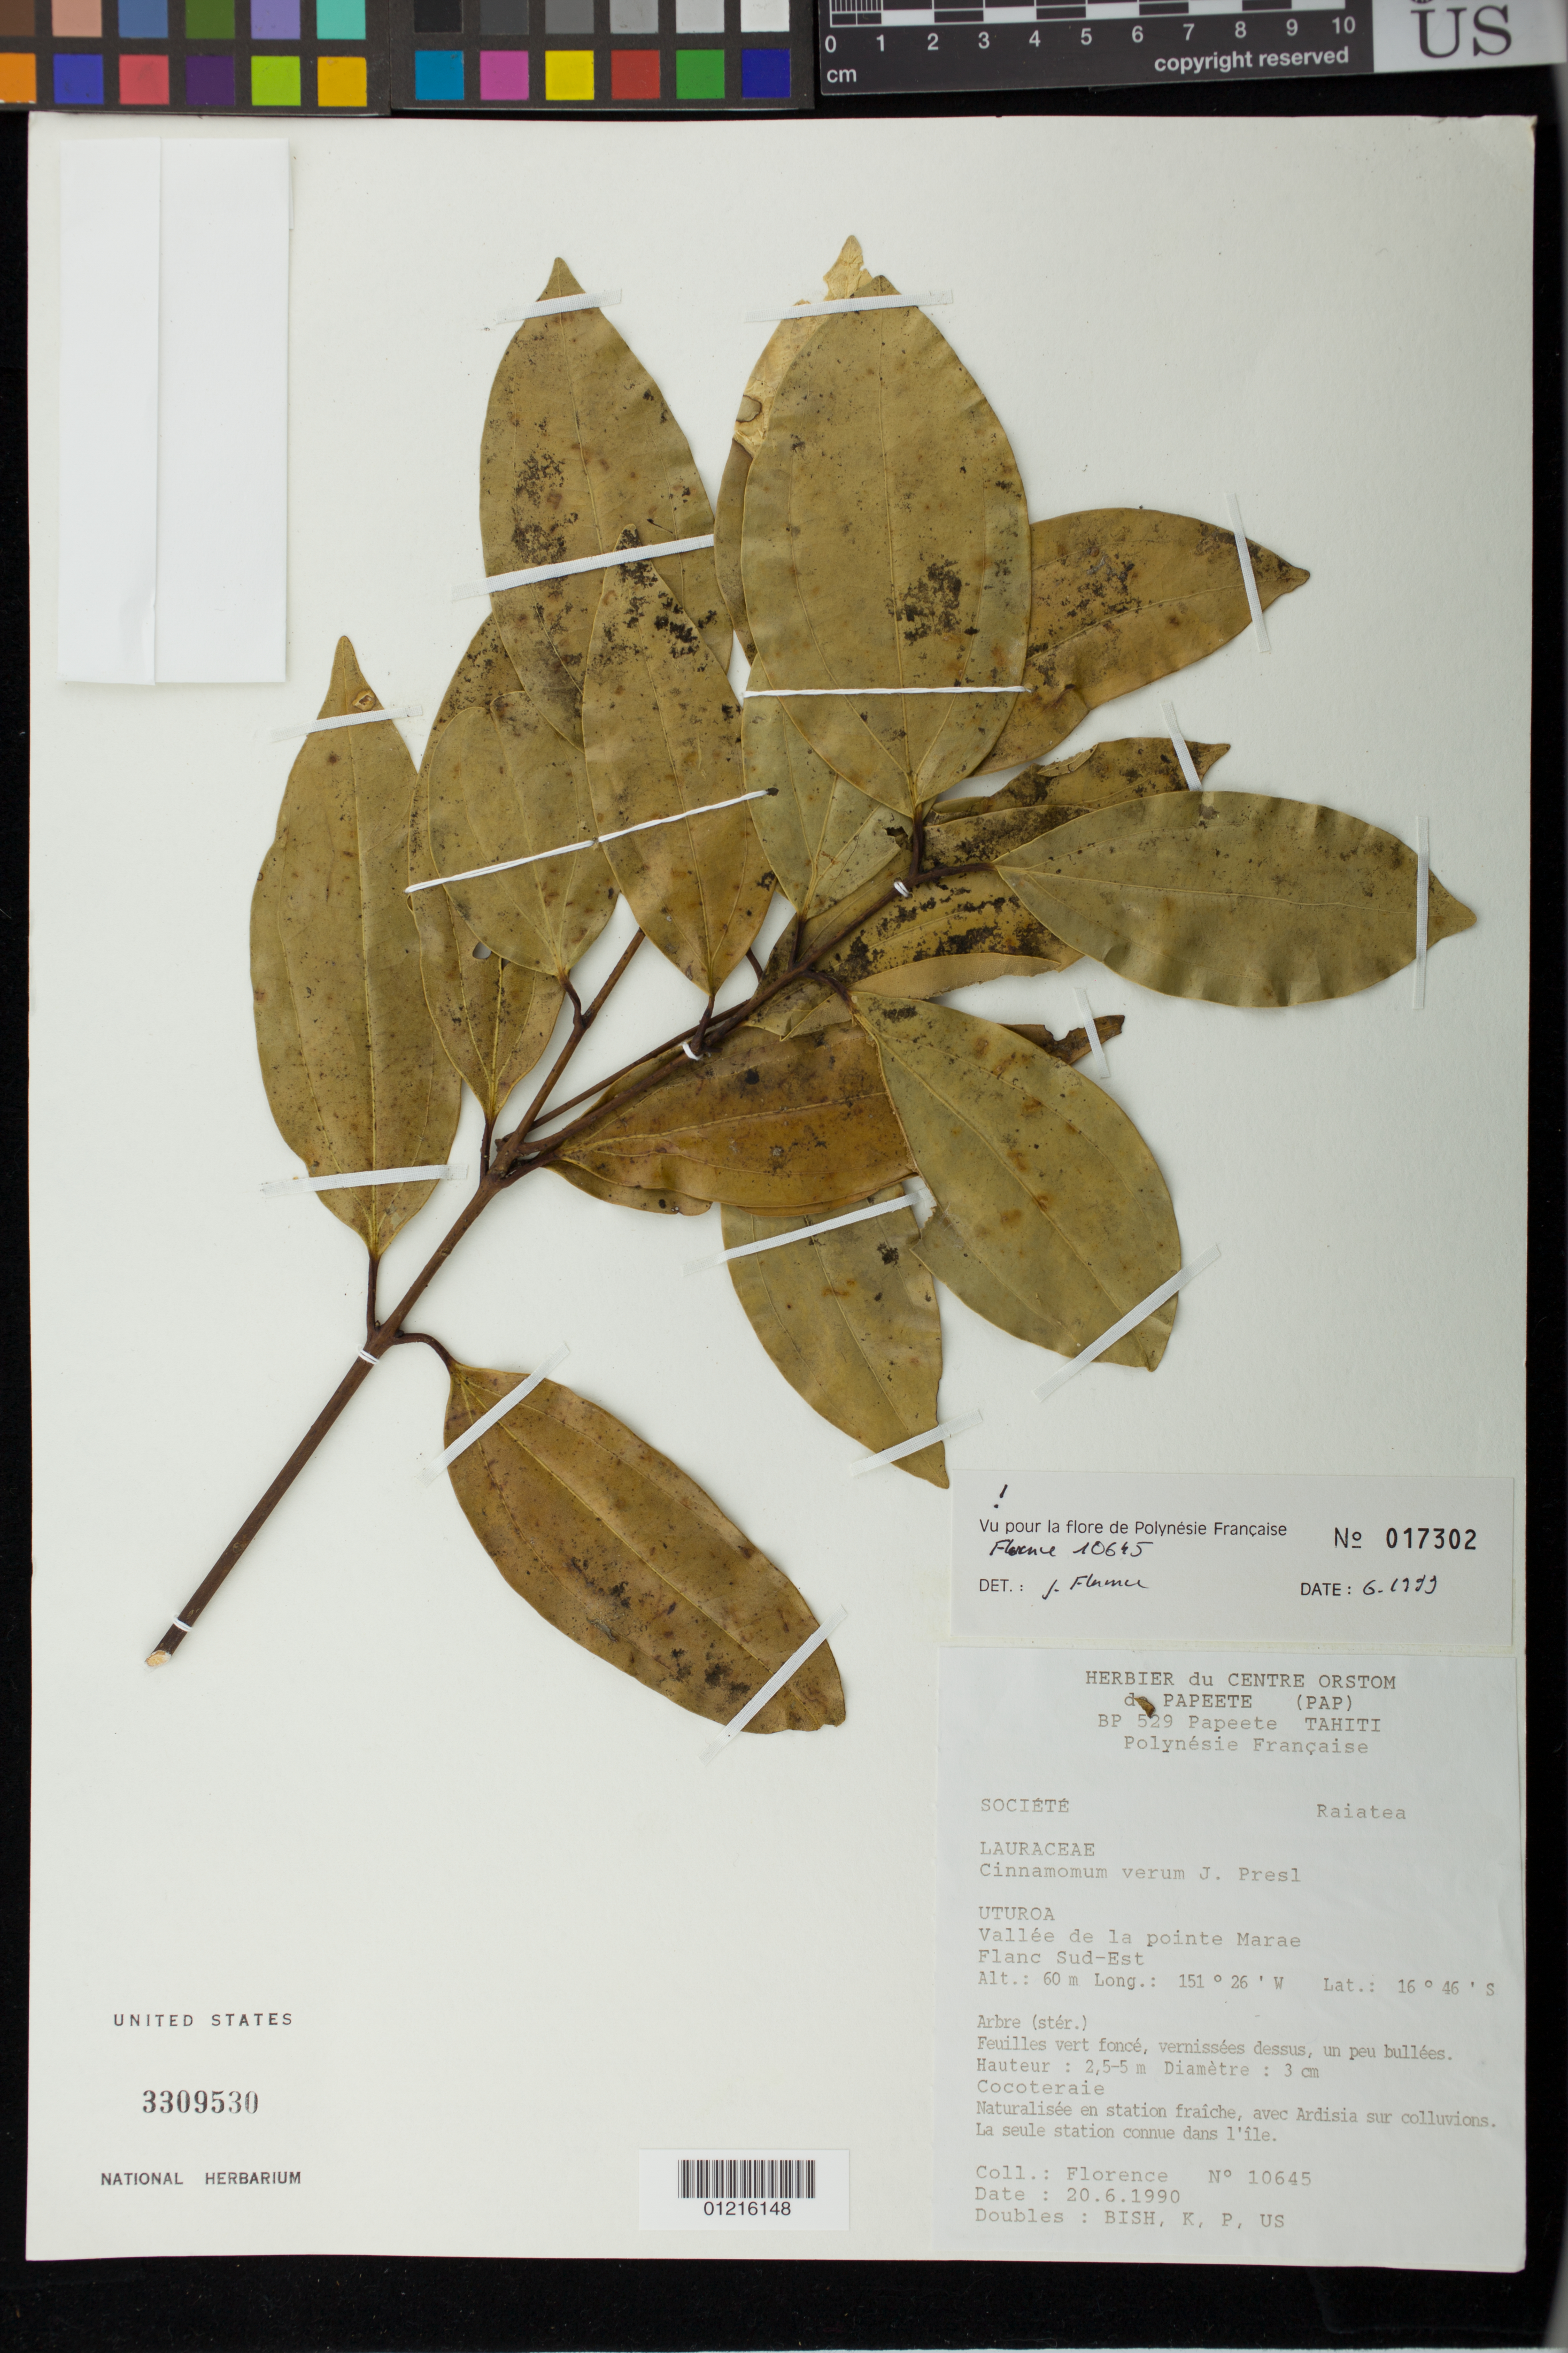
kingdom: Plantae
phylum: Tracheophyta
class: Magnoliopsida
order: Laurales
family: Lauraceae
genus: Cinnamomum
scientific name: Cinnamomum verum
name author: J. Presl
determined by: Florence, J.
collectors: J. Florence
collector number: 10645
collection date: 1990-06-20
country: French Polynesia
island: Raiatea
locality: Vallèe de la pointe Marae, la seule station connue dans l'ile.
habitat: cocoteraie. En station fraìche.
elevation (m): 60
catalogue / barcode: US 3309530